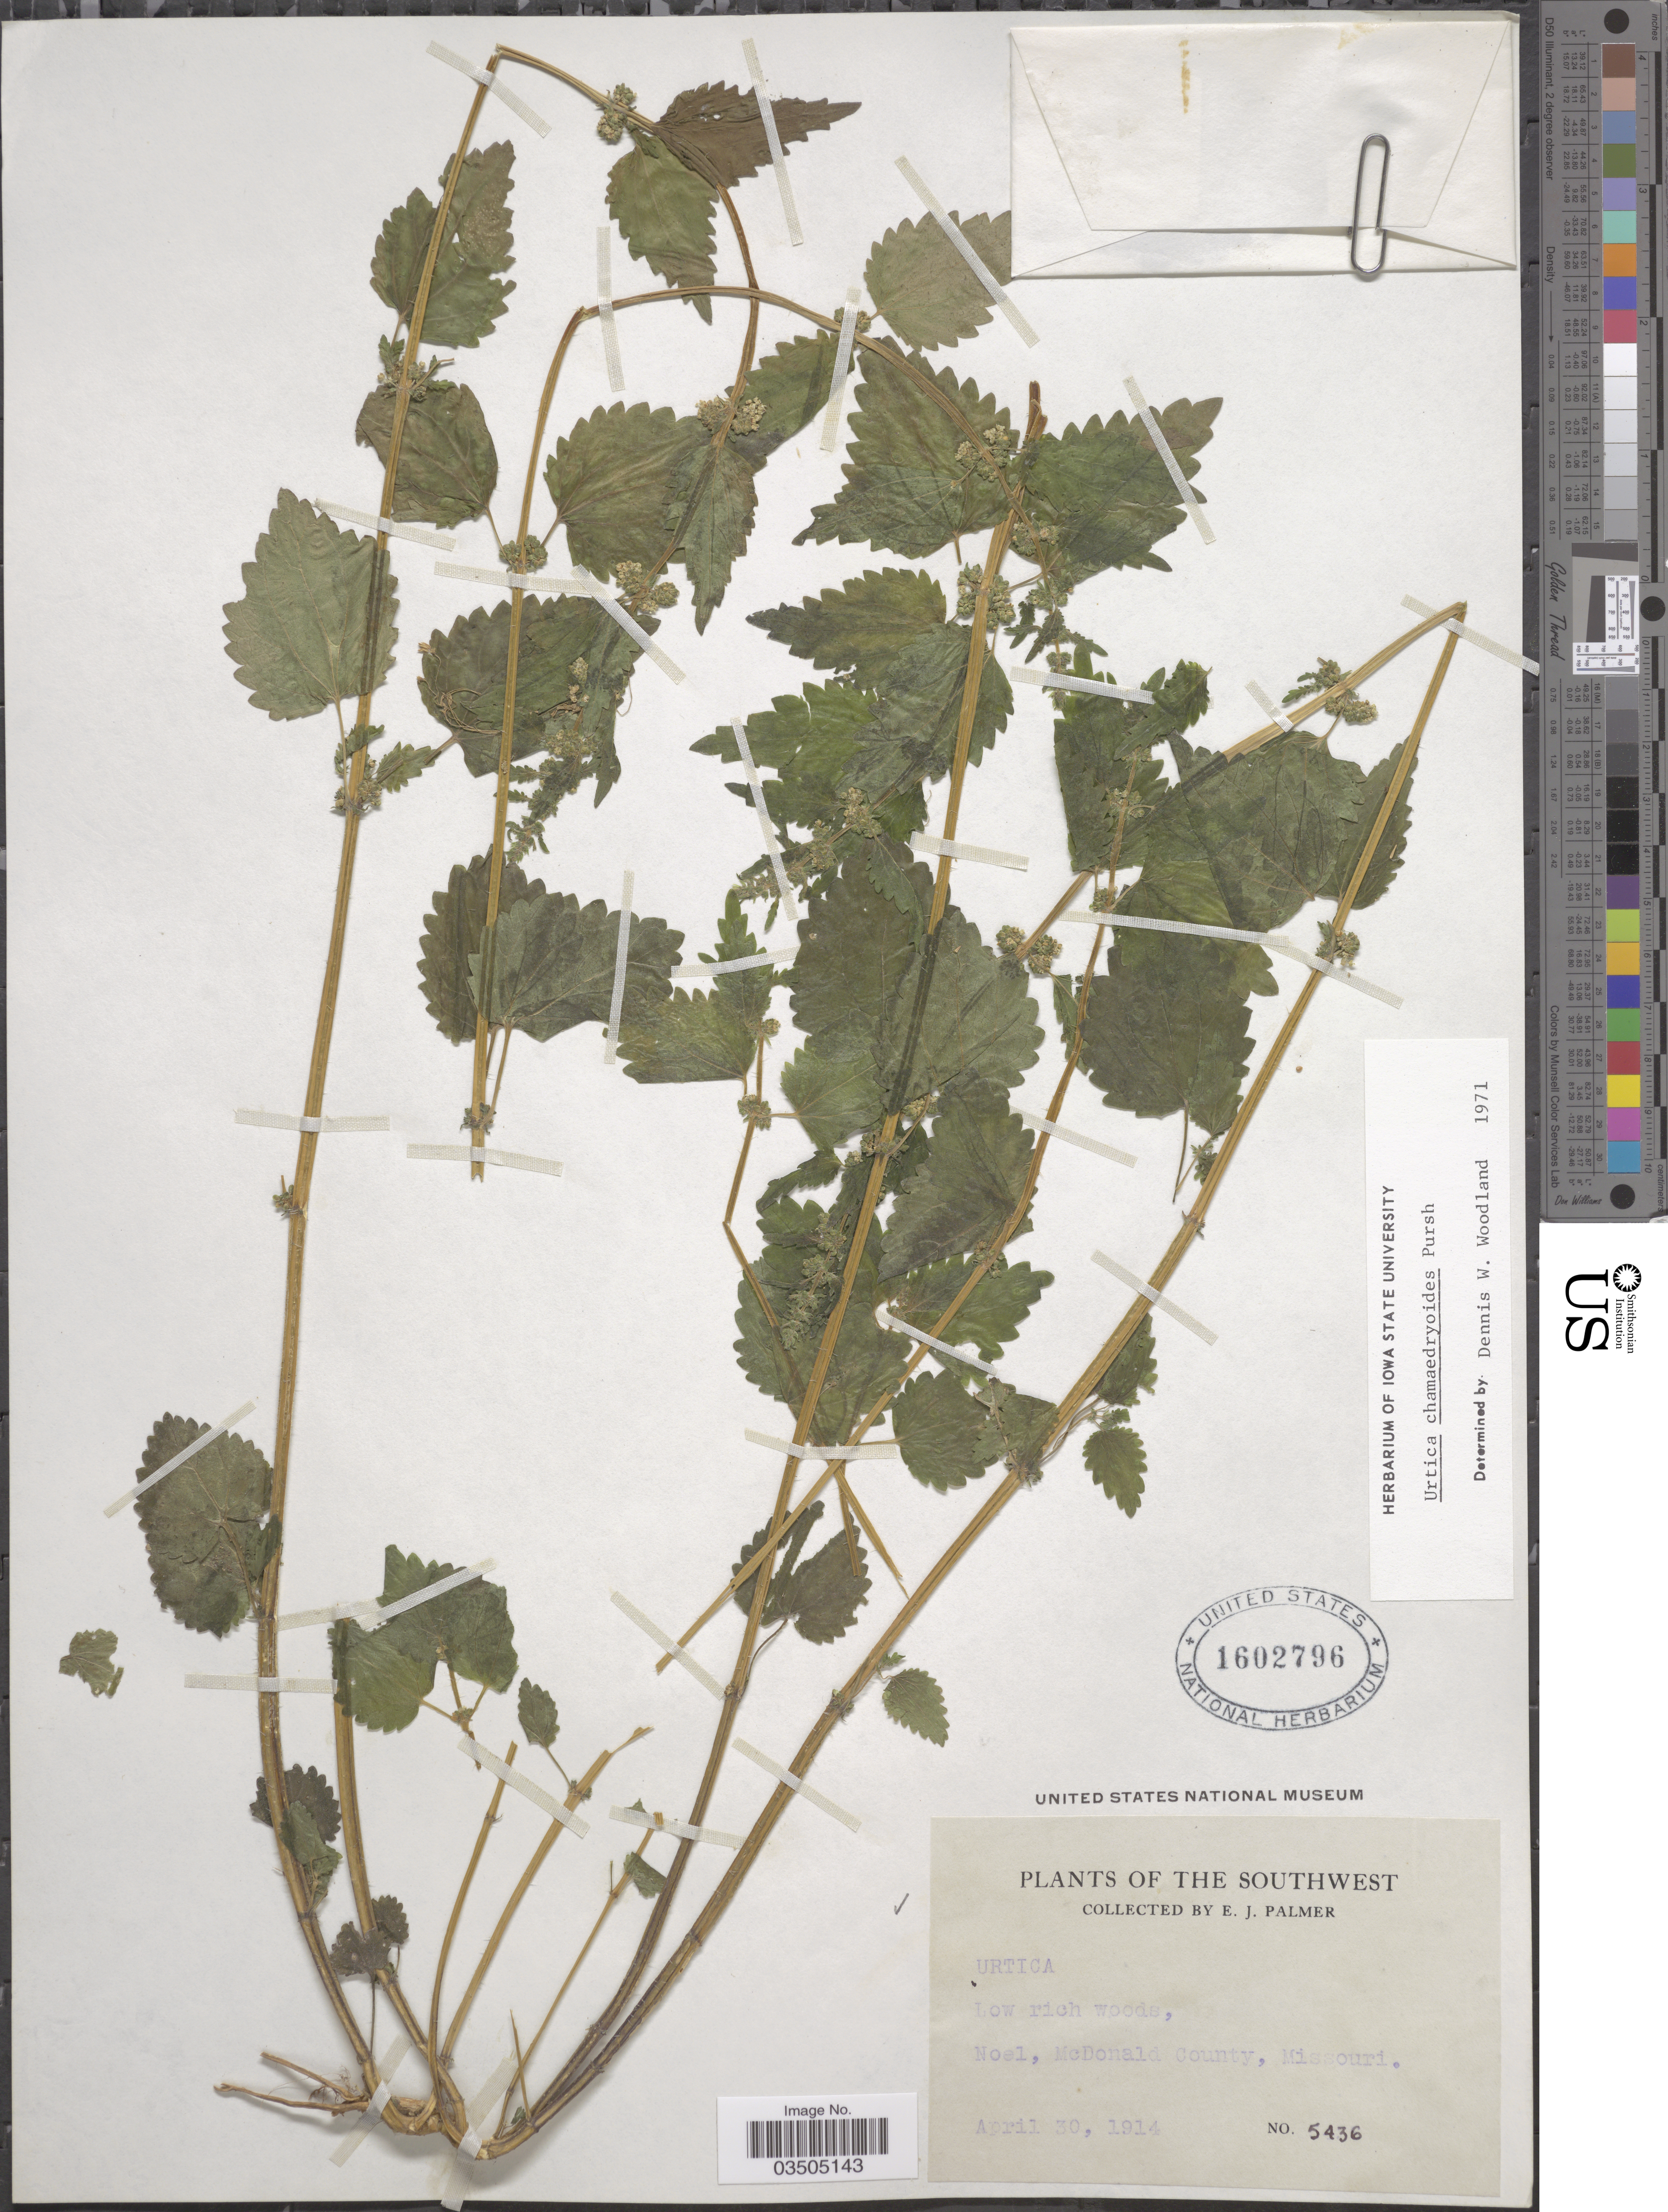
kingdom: Plantae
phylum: Tracheophyta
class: Magnoliopsida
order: Rosales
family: Urticaceae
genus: Urtica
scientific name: Urtica chamaedryoides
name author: Pursh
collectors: E. J. Palmer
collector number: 5436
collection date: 1914-04-30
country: United States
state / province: Missouri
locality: The Southwest. Noel, McDonald County.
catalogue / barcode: US 1602796